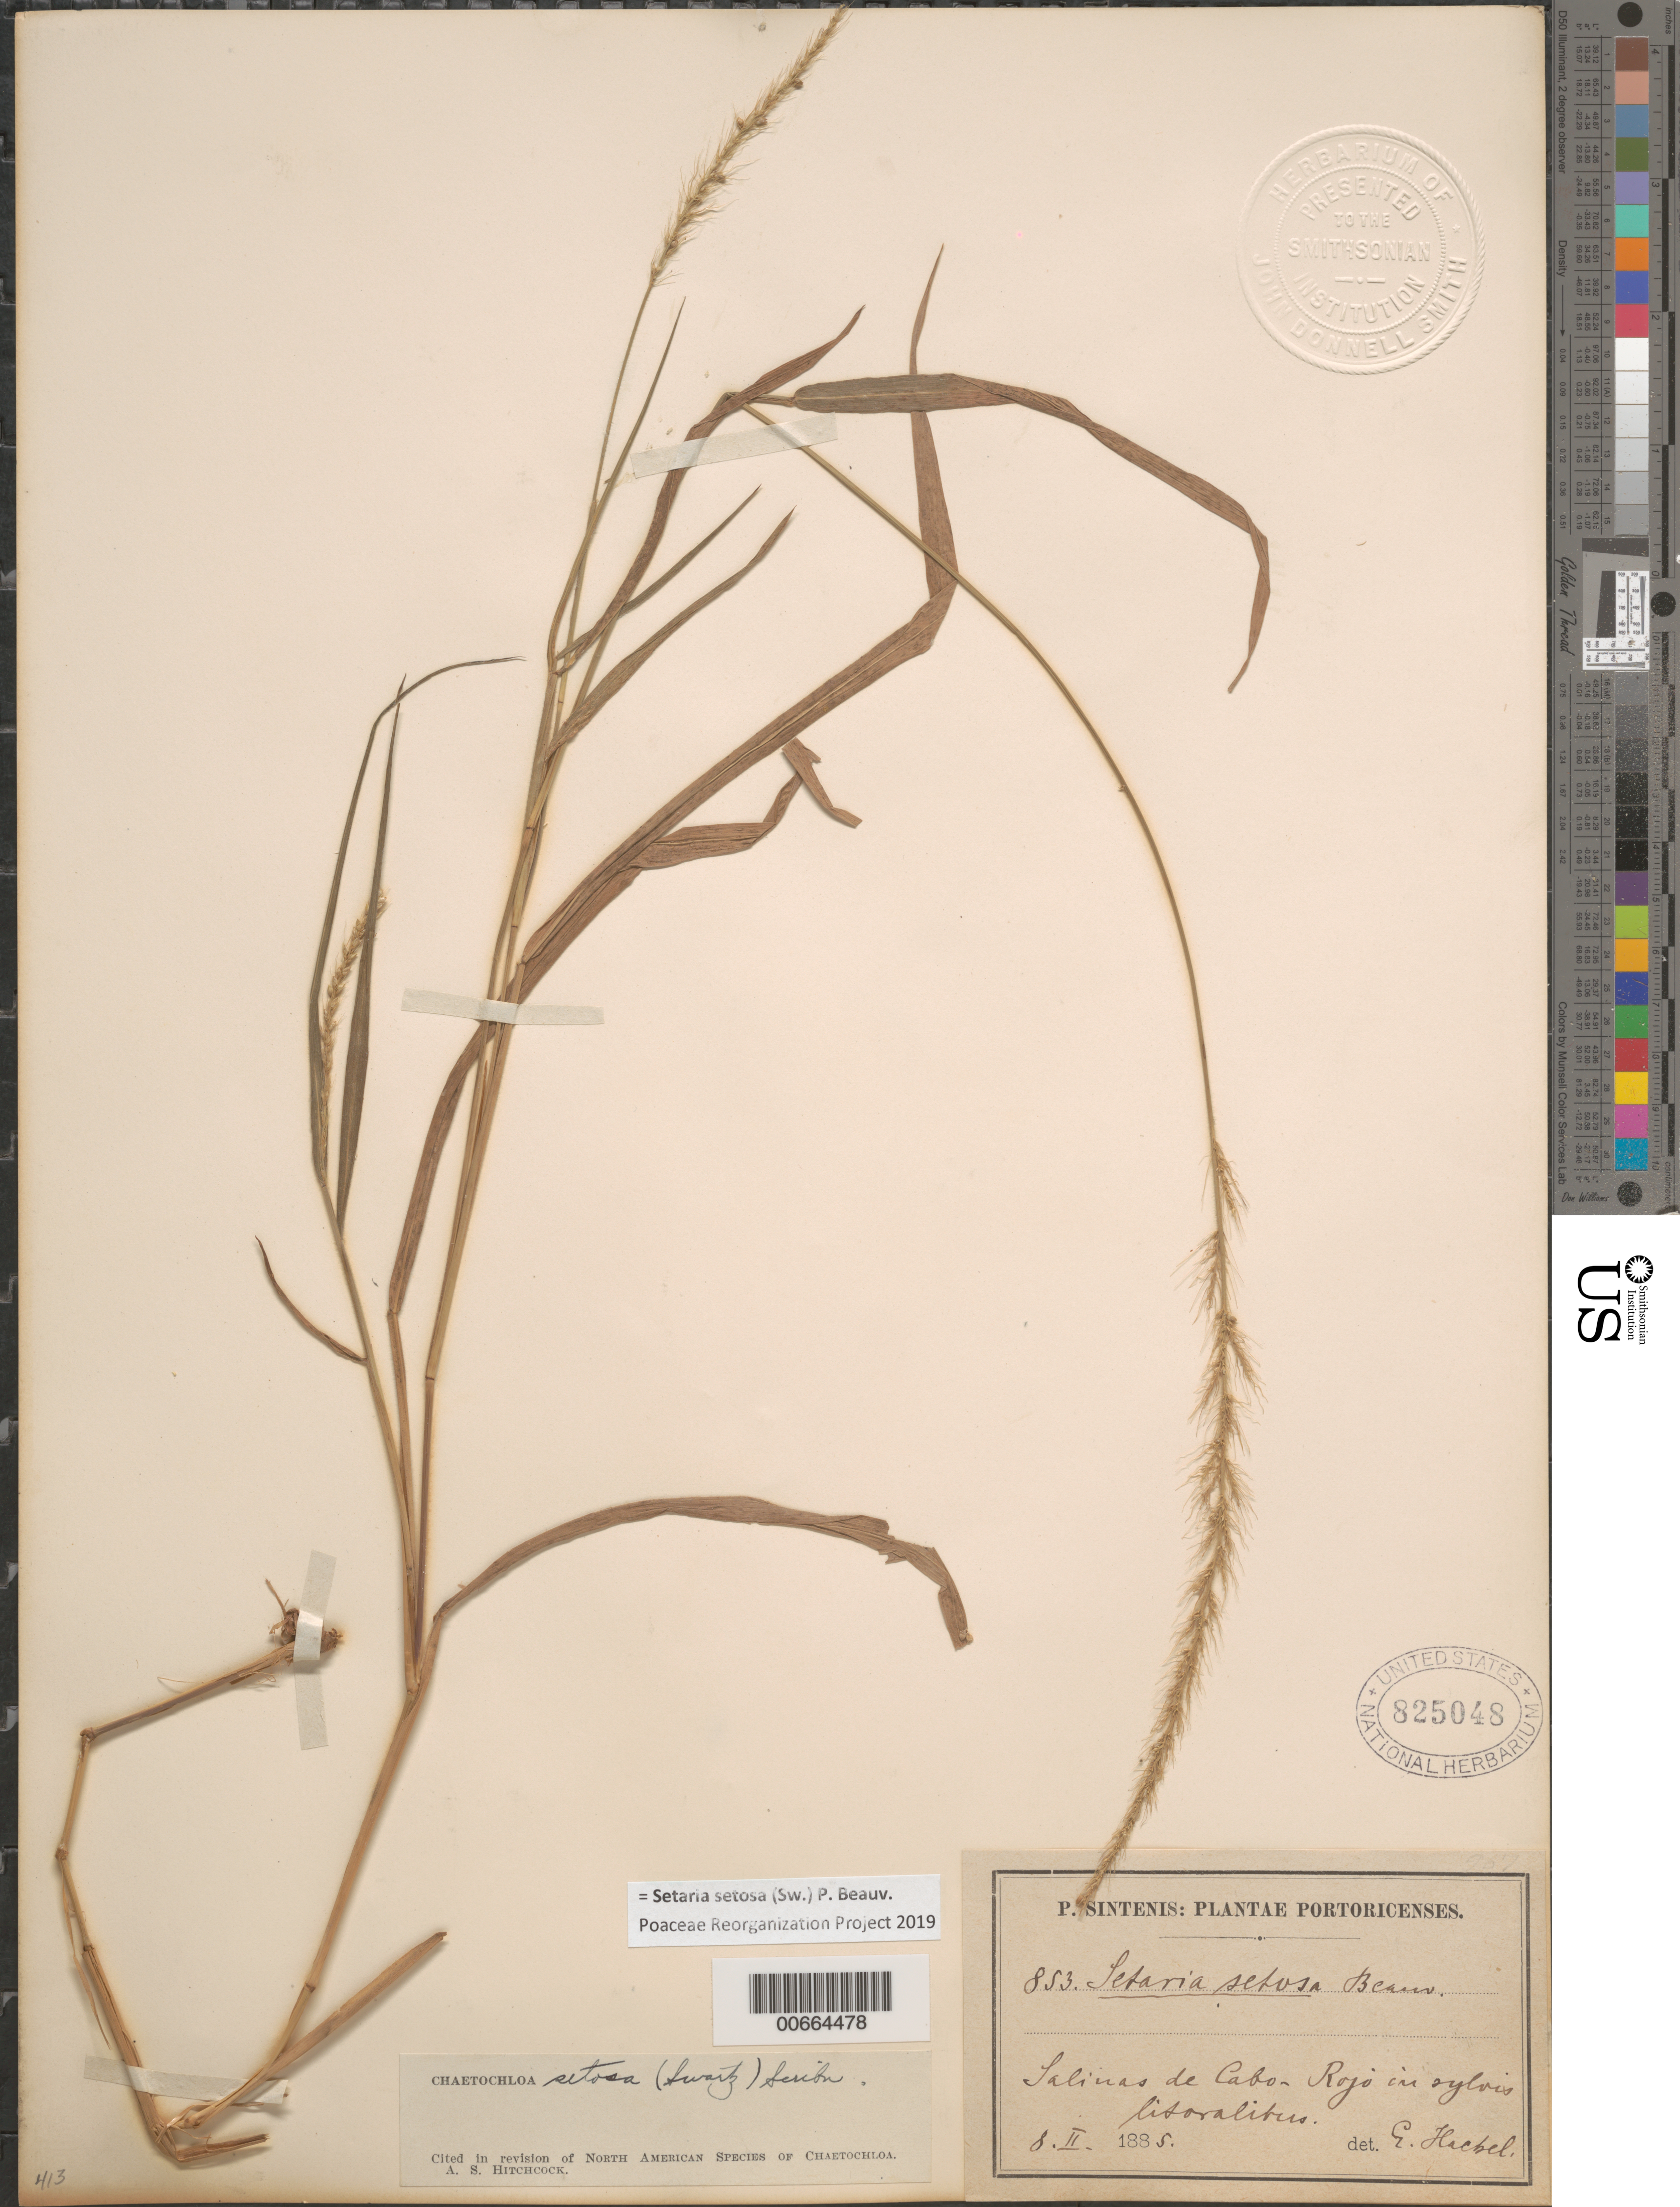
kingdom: Plantae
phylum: Tracheophyta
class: Liliopsida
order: Poales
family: Poaceae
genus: Setaria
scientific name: Setaria setosa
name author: (Sw.) P. Beauv.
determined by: Poaceae Reorganization Project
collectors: P. Sintenis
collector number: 853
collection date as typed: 08 Feb 1885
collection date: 1885-02-08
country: Puerto Rico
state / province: Cabo Rojo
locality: Salinas de Cabo Rojo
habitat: In sylvis litoralibus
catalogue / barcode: US 825048